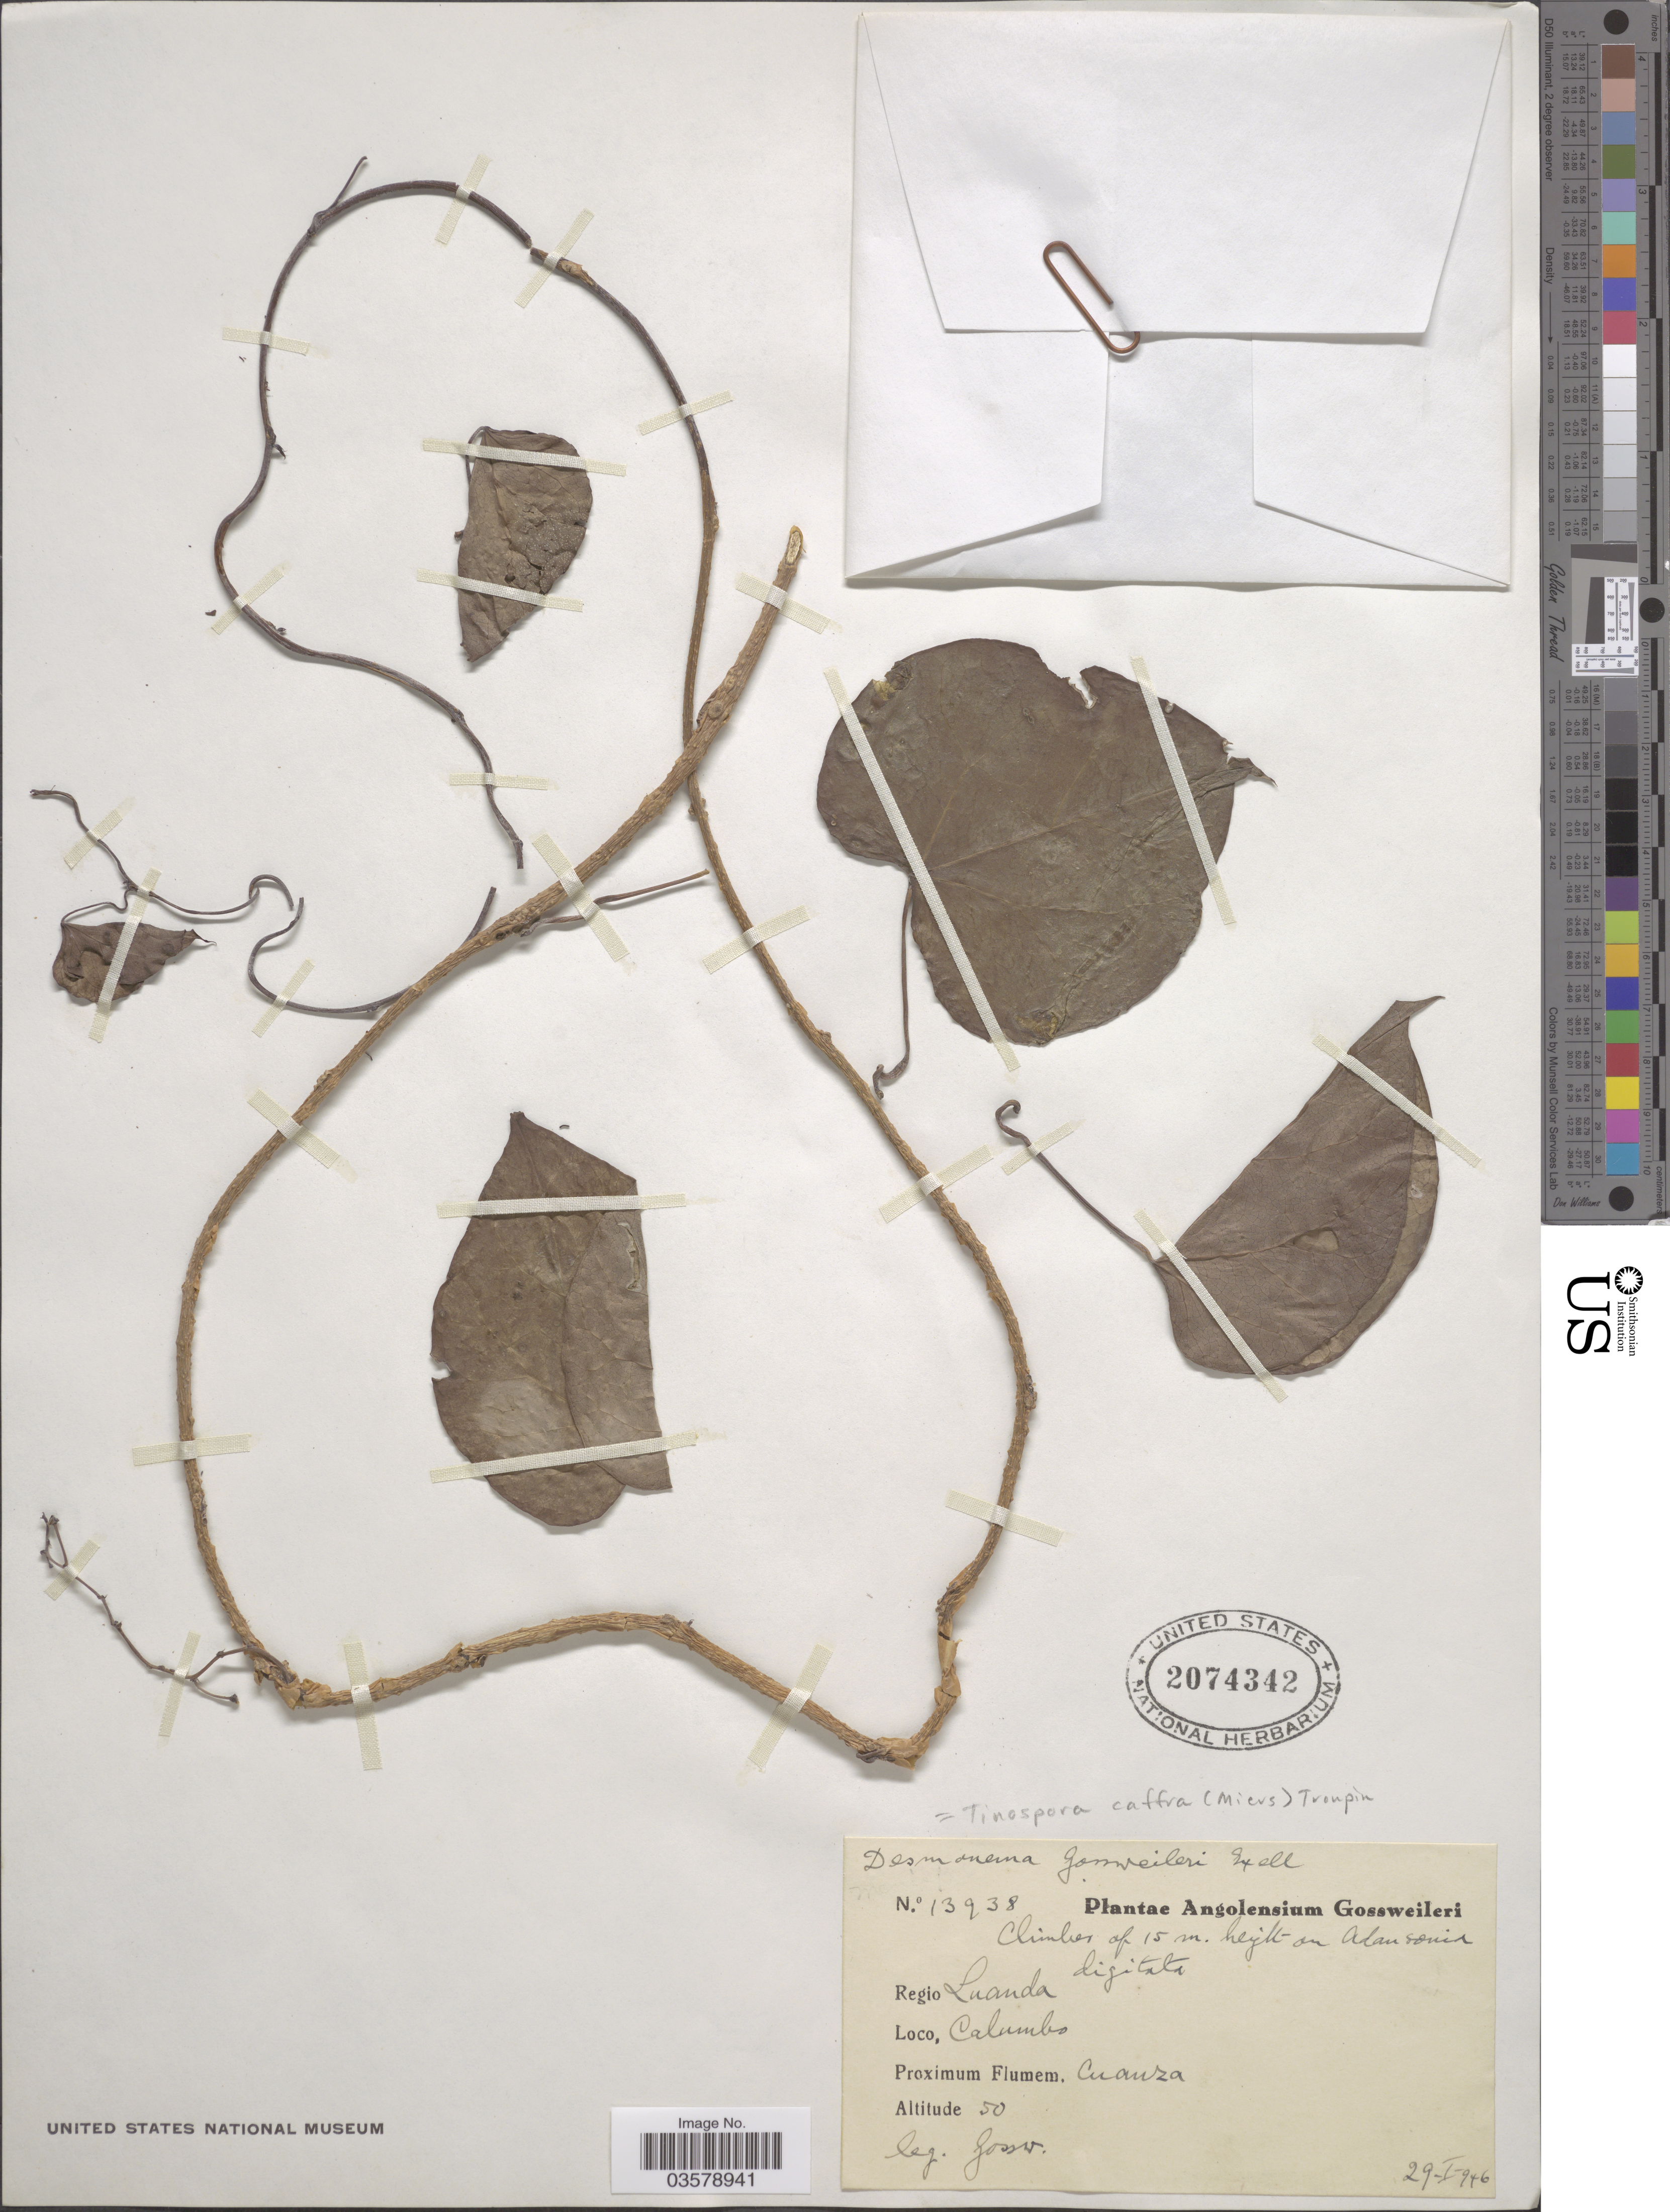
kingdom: Plantae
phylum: Tracheophyta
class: Magnoliopsida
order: Ranunculales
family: Menispermaceae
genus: Hyalosepalum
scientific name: Hyalosepalum caffrum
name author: (Miers) Troupin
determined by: Strong, Mark T., (BOT), Smithsonian Institution - National Museum of Natural History (UNITED STATES)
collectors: -. Gossweiler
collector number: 13938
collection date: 1946-01-27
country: Angola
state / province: Luanda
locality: Regio Luanda, Calumbo, Proximum Flumem Cuanza.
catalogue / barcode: US 2074342